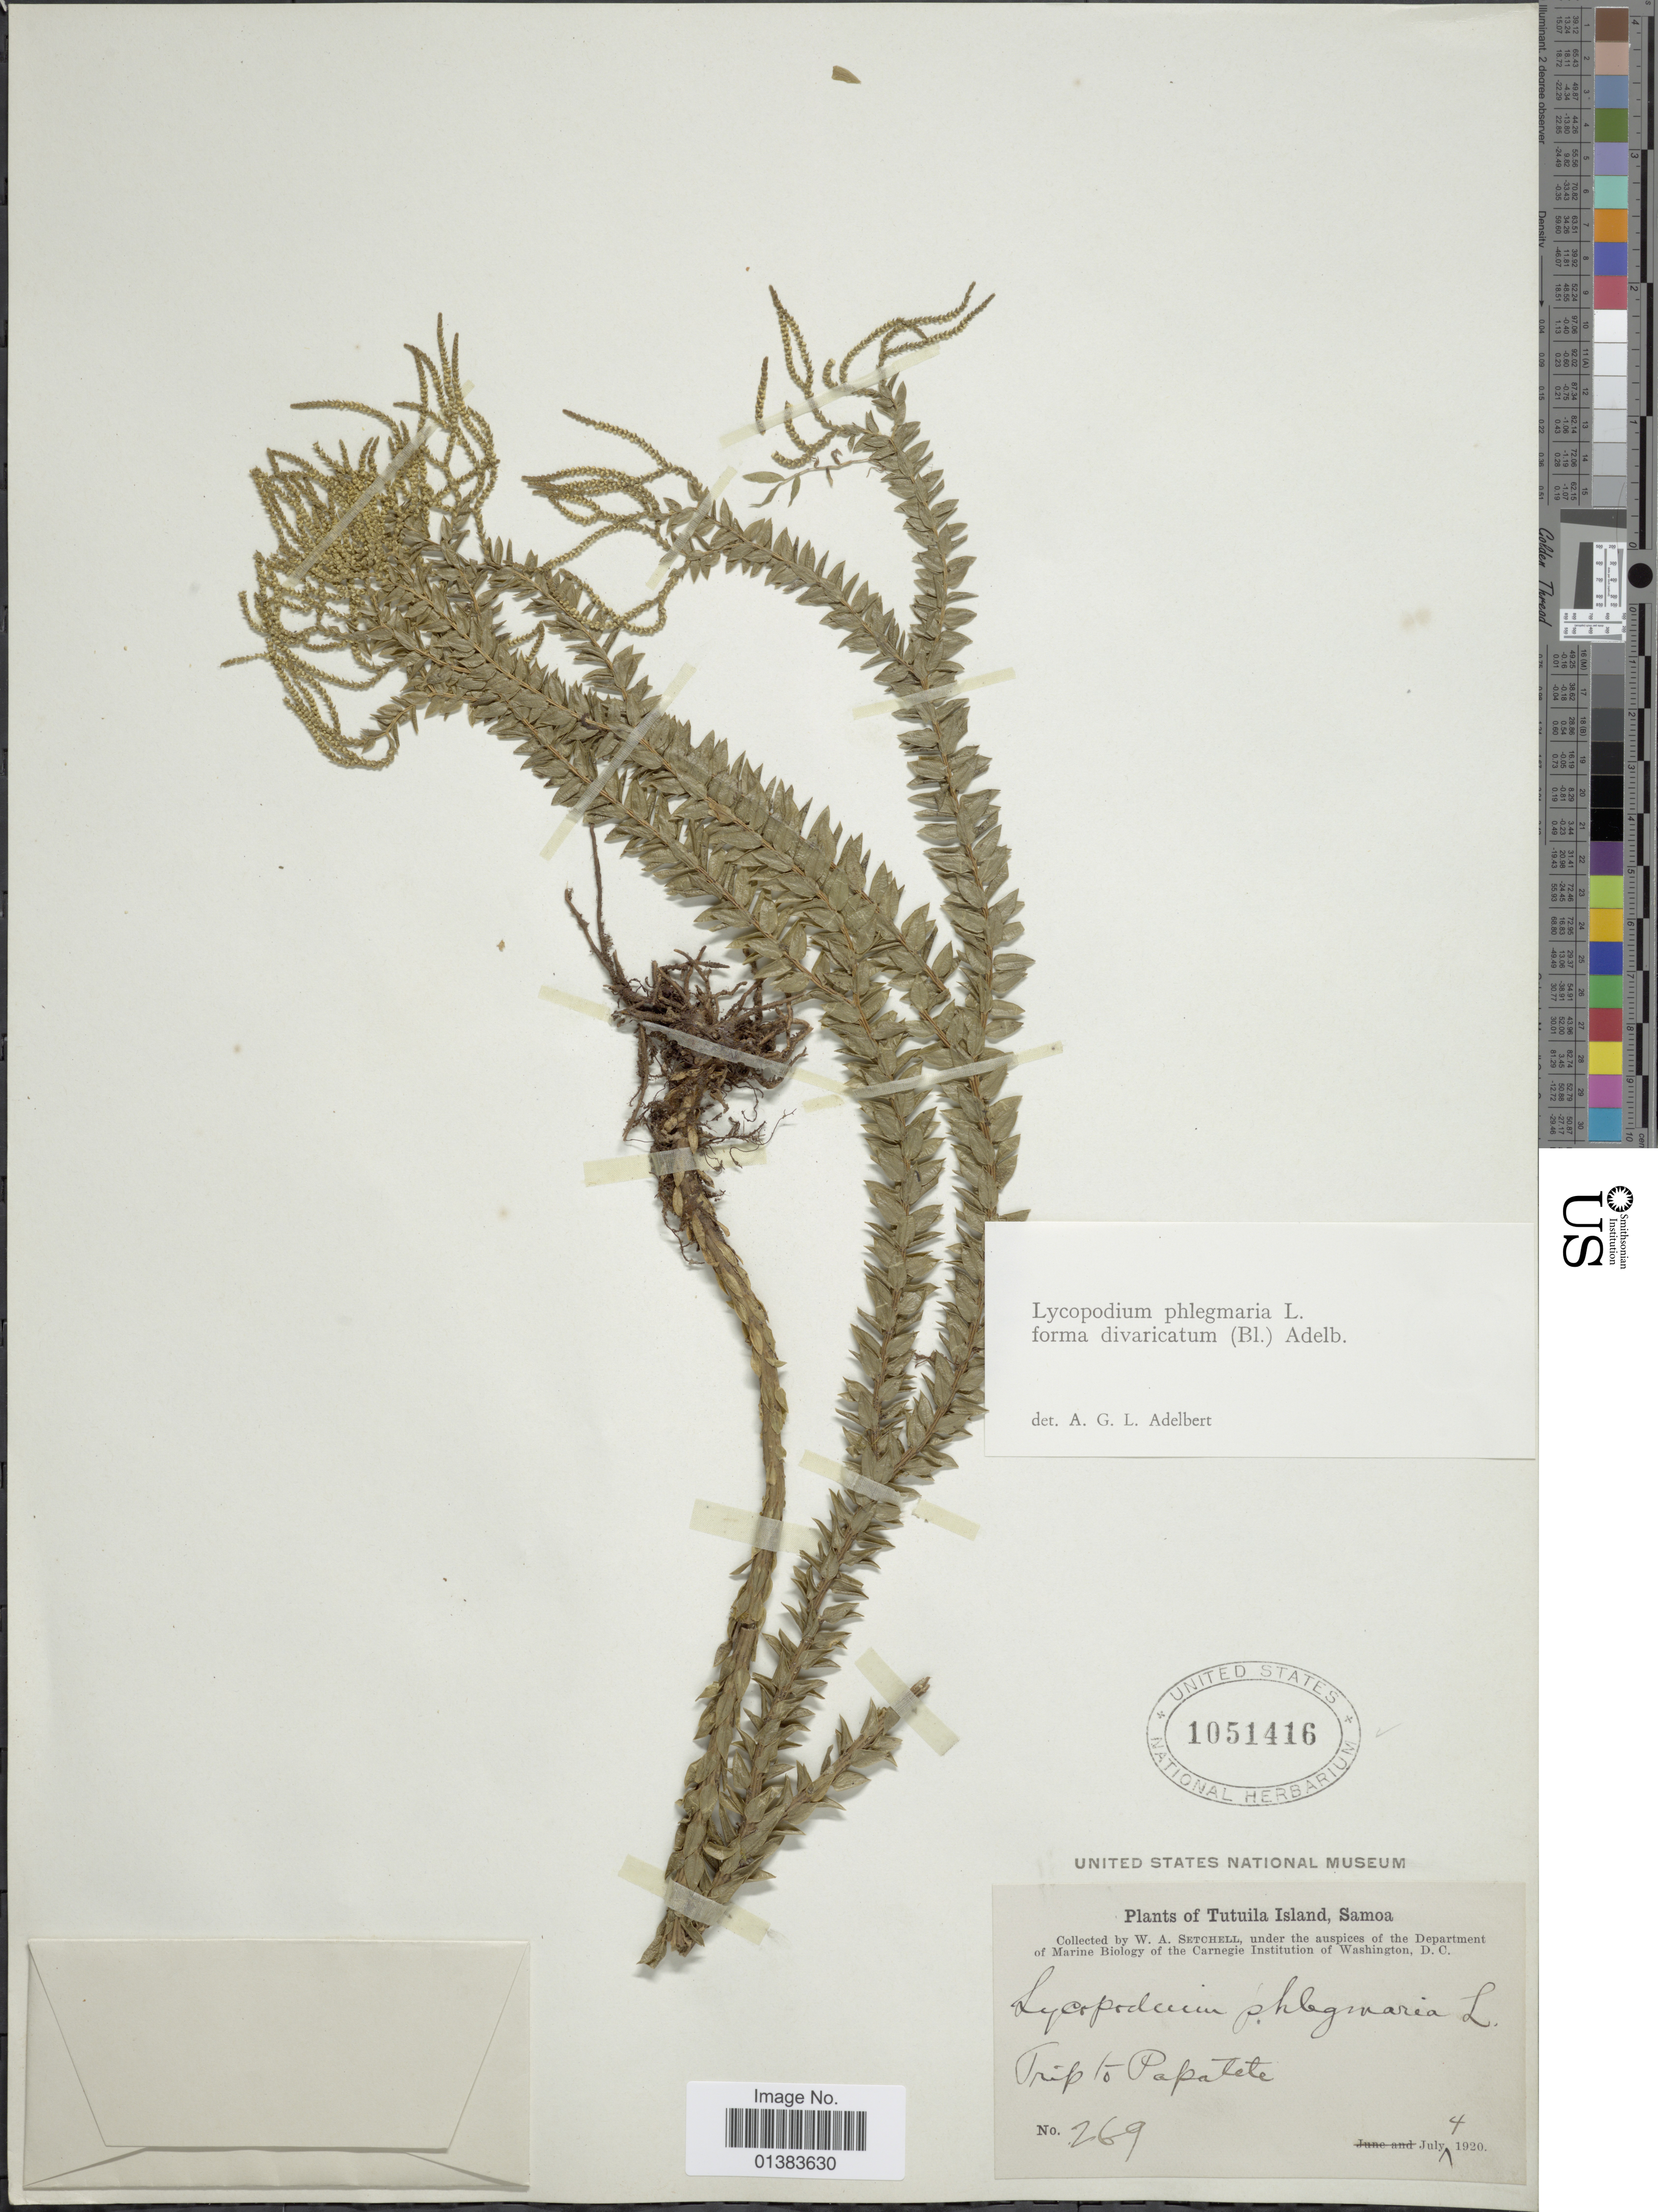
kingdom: Plantae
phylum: Tracheophyta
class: Lycopodiopsida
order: Lycopodiales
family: Lycopodiaceae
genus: Phlegmariurus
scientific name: Phlegmariurus phlegmaria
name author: (L.) Holub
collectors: W. Setchell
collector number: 269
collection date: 1920-07-04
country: American Samoa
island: Tutuila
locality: Tutuila Island, Trip to Papatete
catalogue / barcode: US 1051416